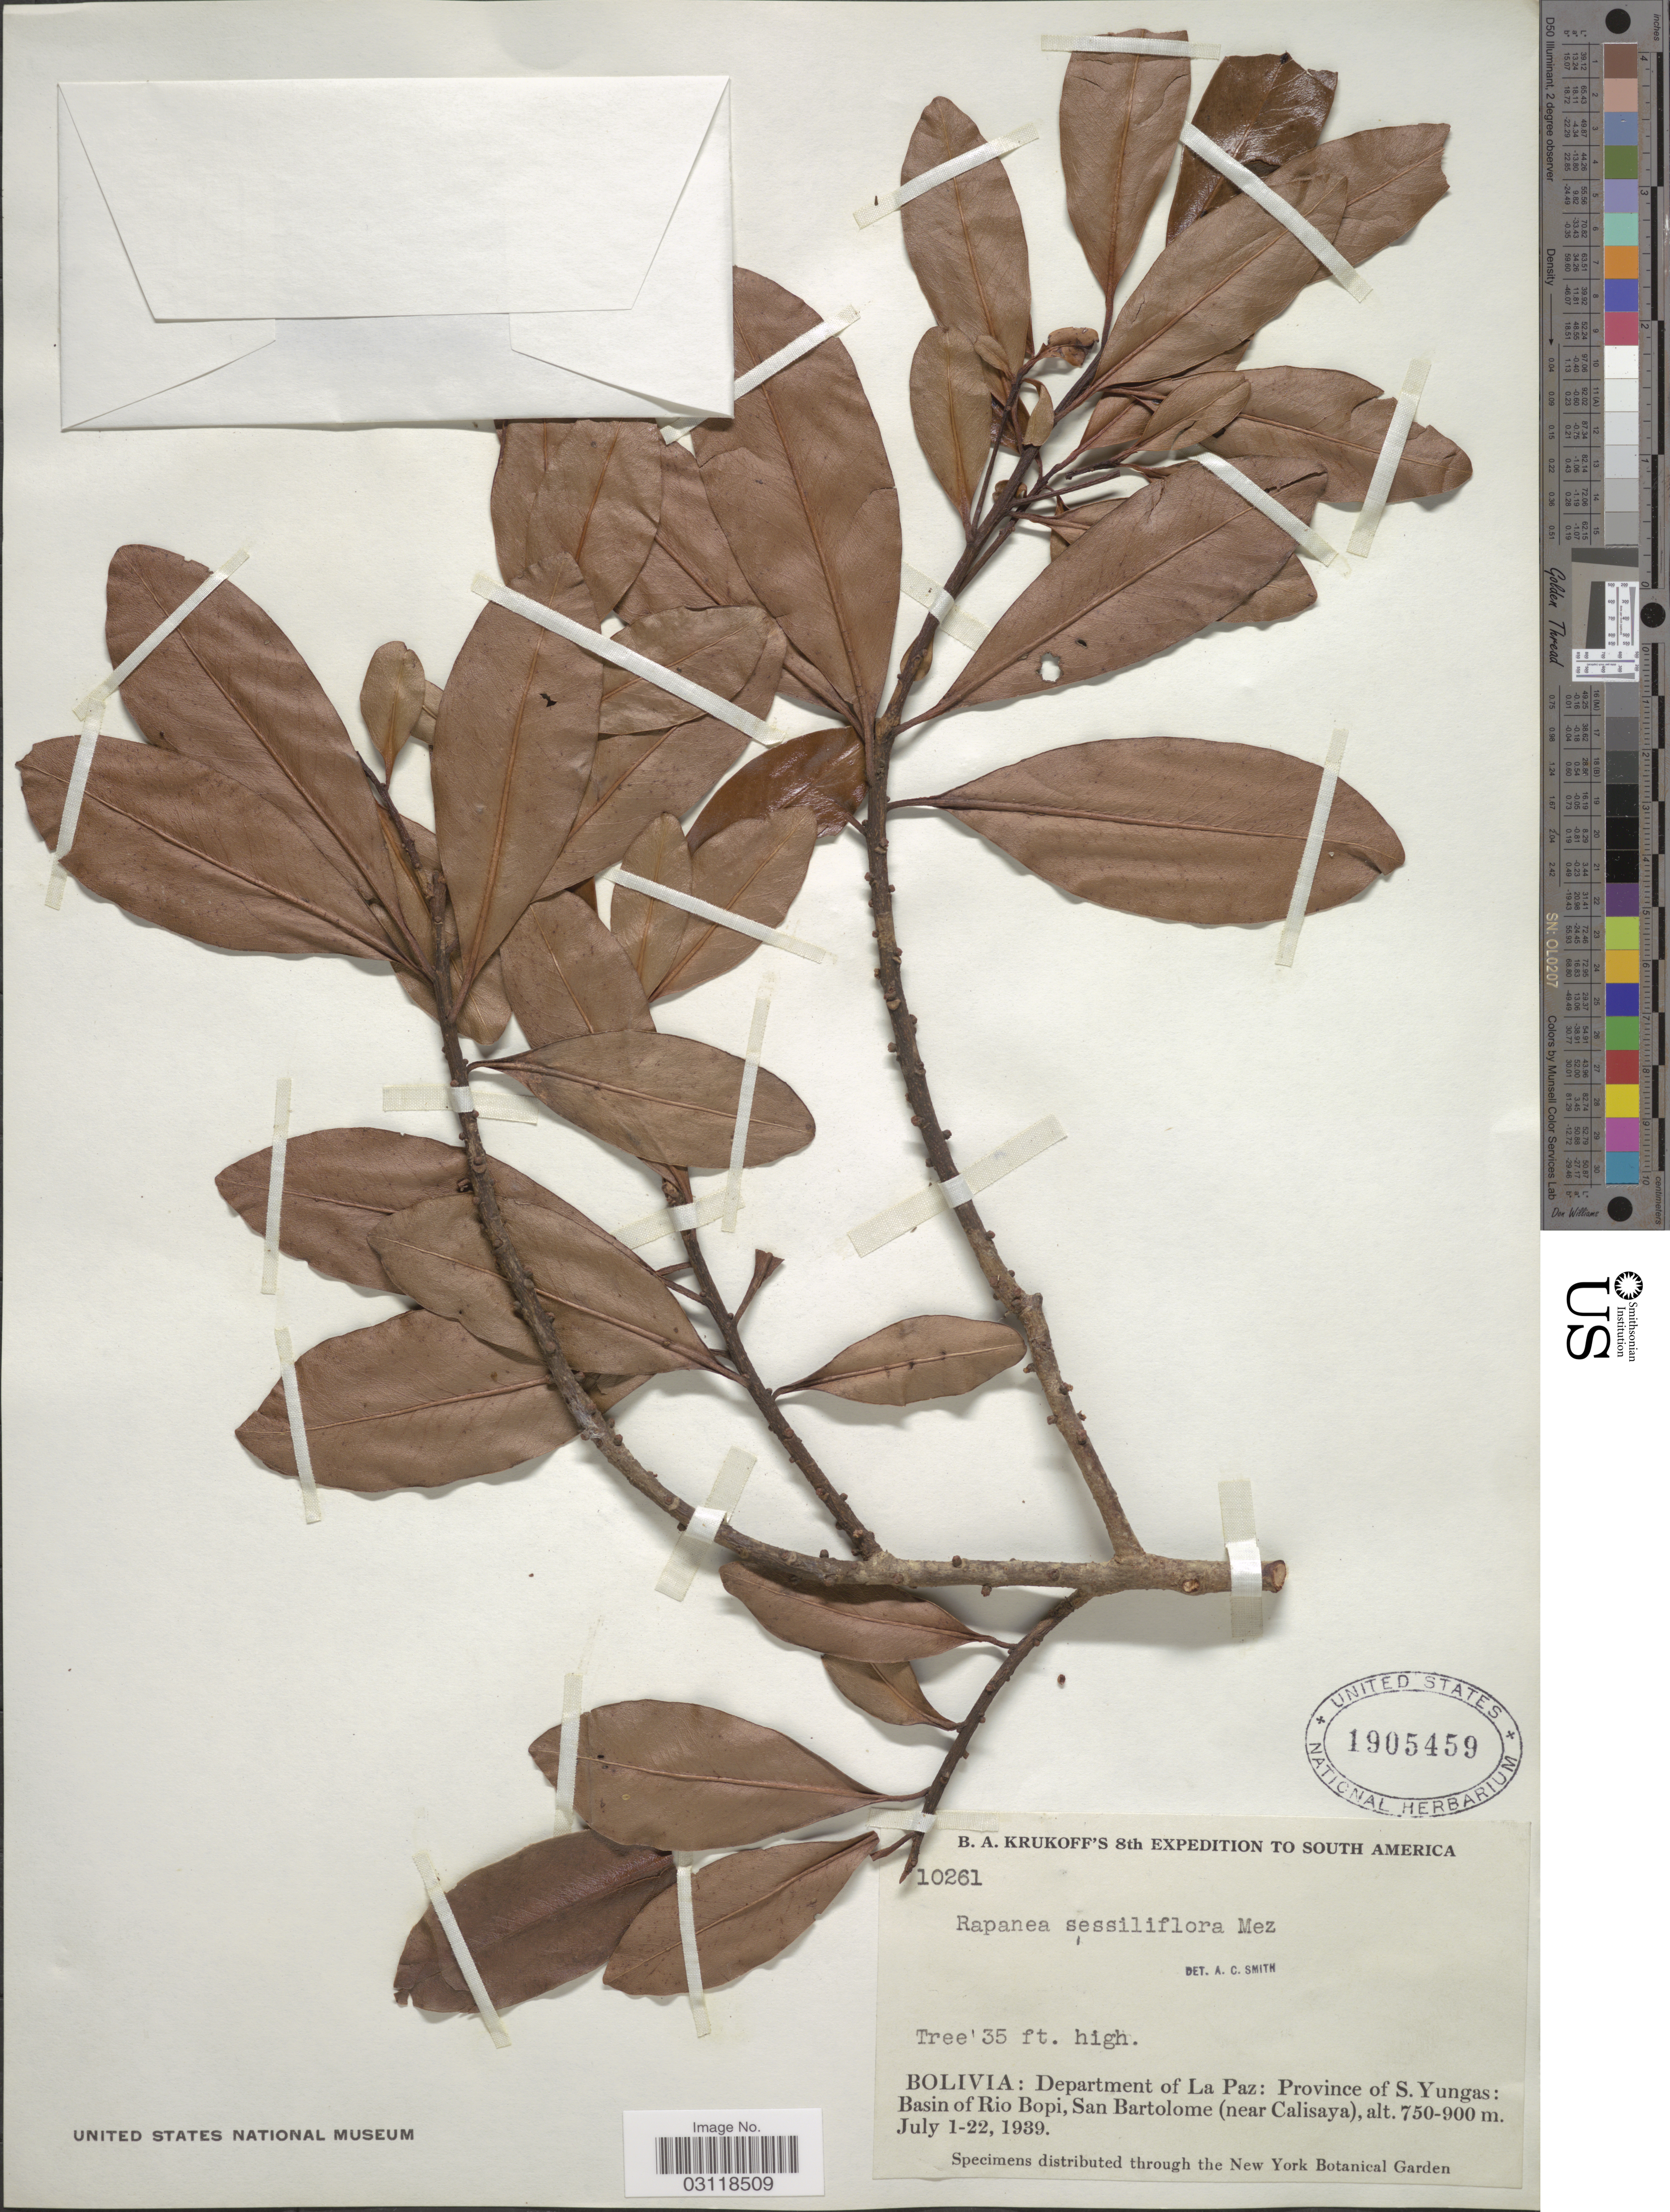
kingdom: Plantae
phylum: Tracheophyta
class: Magnoliopsida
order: Ericales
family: Primulaceae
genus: Rapanea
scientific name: Rapanea sessiliflora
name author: Mez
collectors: B. A. Krukoff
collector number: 10261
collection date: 1939-07-01/1939-07-22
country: Bolivia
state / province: La Paz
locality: Department of La Paz: Province of S. Yungas: Basin of Rio Bopi, San Bartolome (near Calisaya).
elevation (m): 750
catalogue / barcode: US 1905459